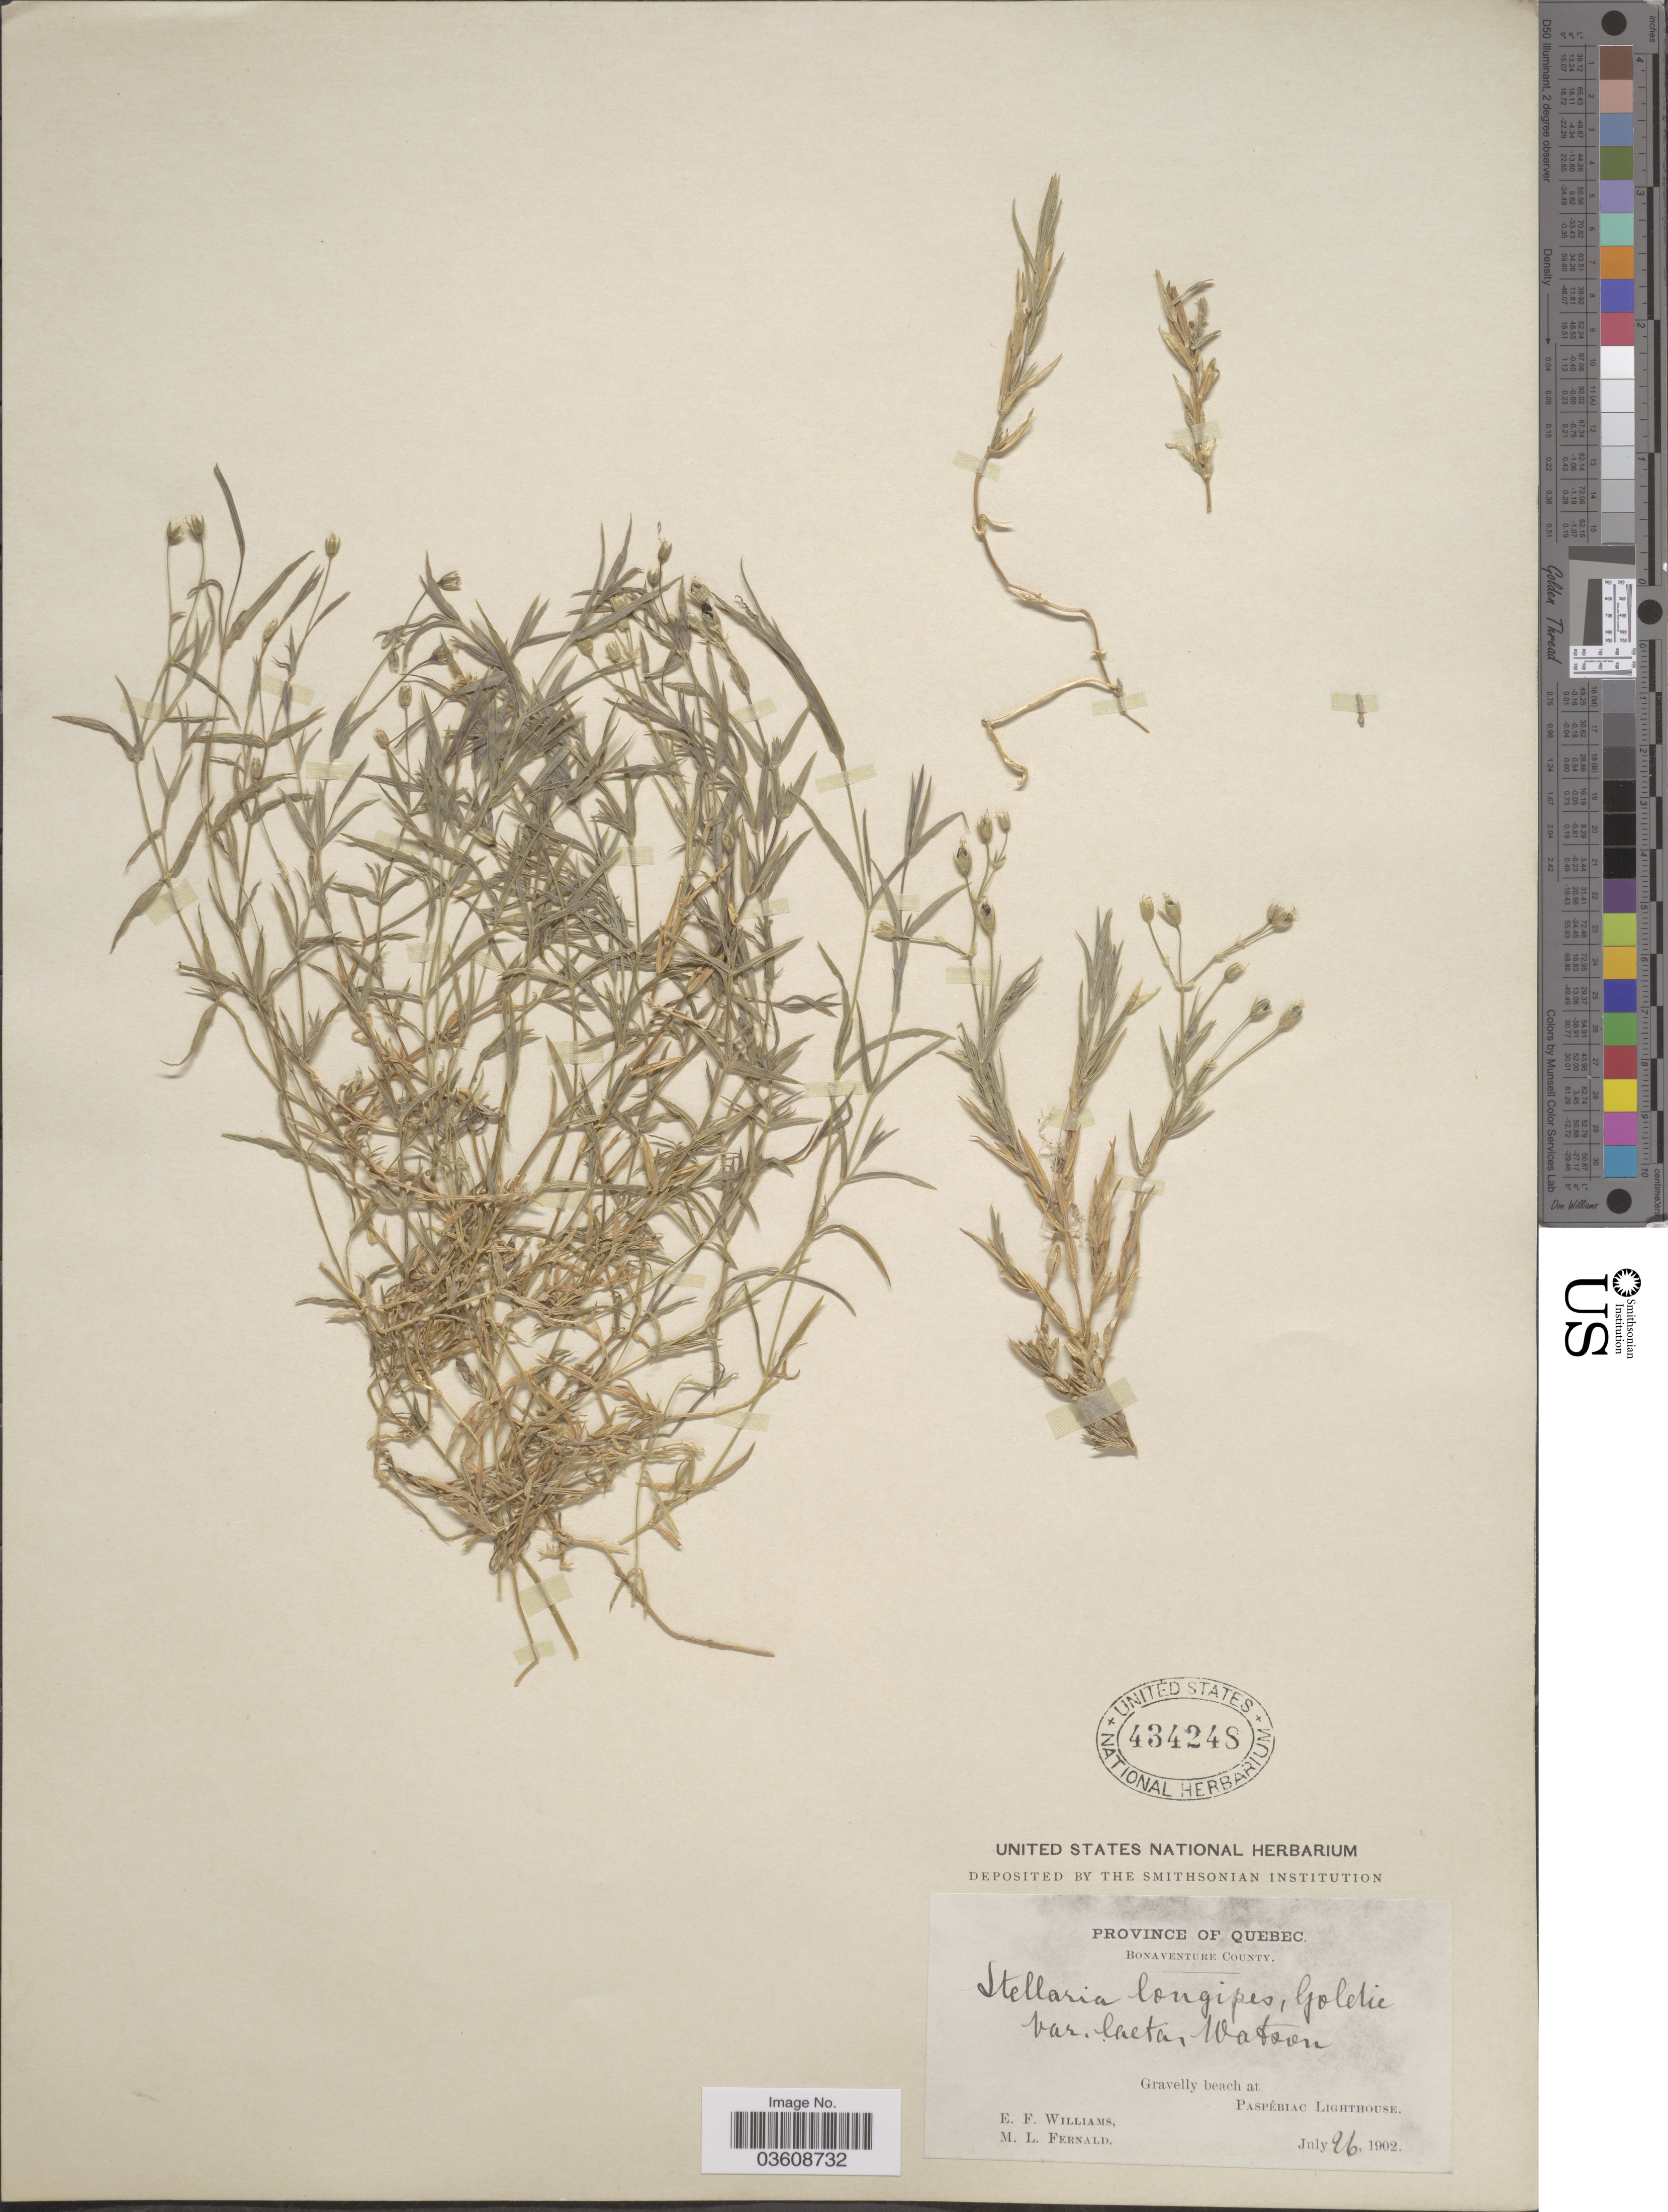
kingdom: Plantae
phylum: Tracheophyta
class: Magnoliopsida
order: Caryophyllales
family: Caryophyllaceae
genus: Stellaria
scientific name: Stellaria longipes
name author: Goldie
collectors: E. Williams & M. L. Fernald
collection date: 1902-07-26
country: Canada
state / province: Quebec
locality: Bonaventure County. Paspébiac Lighthouse.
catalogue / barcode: US 434248